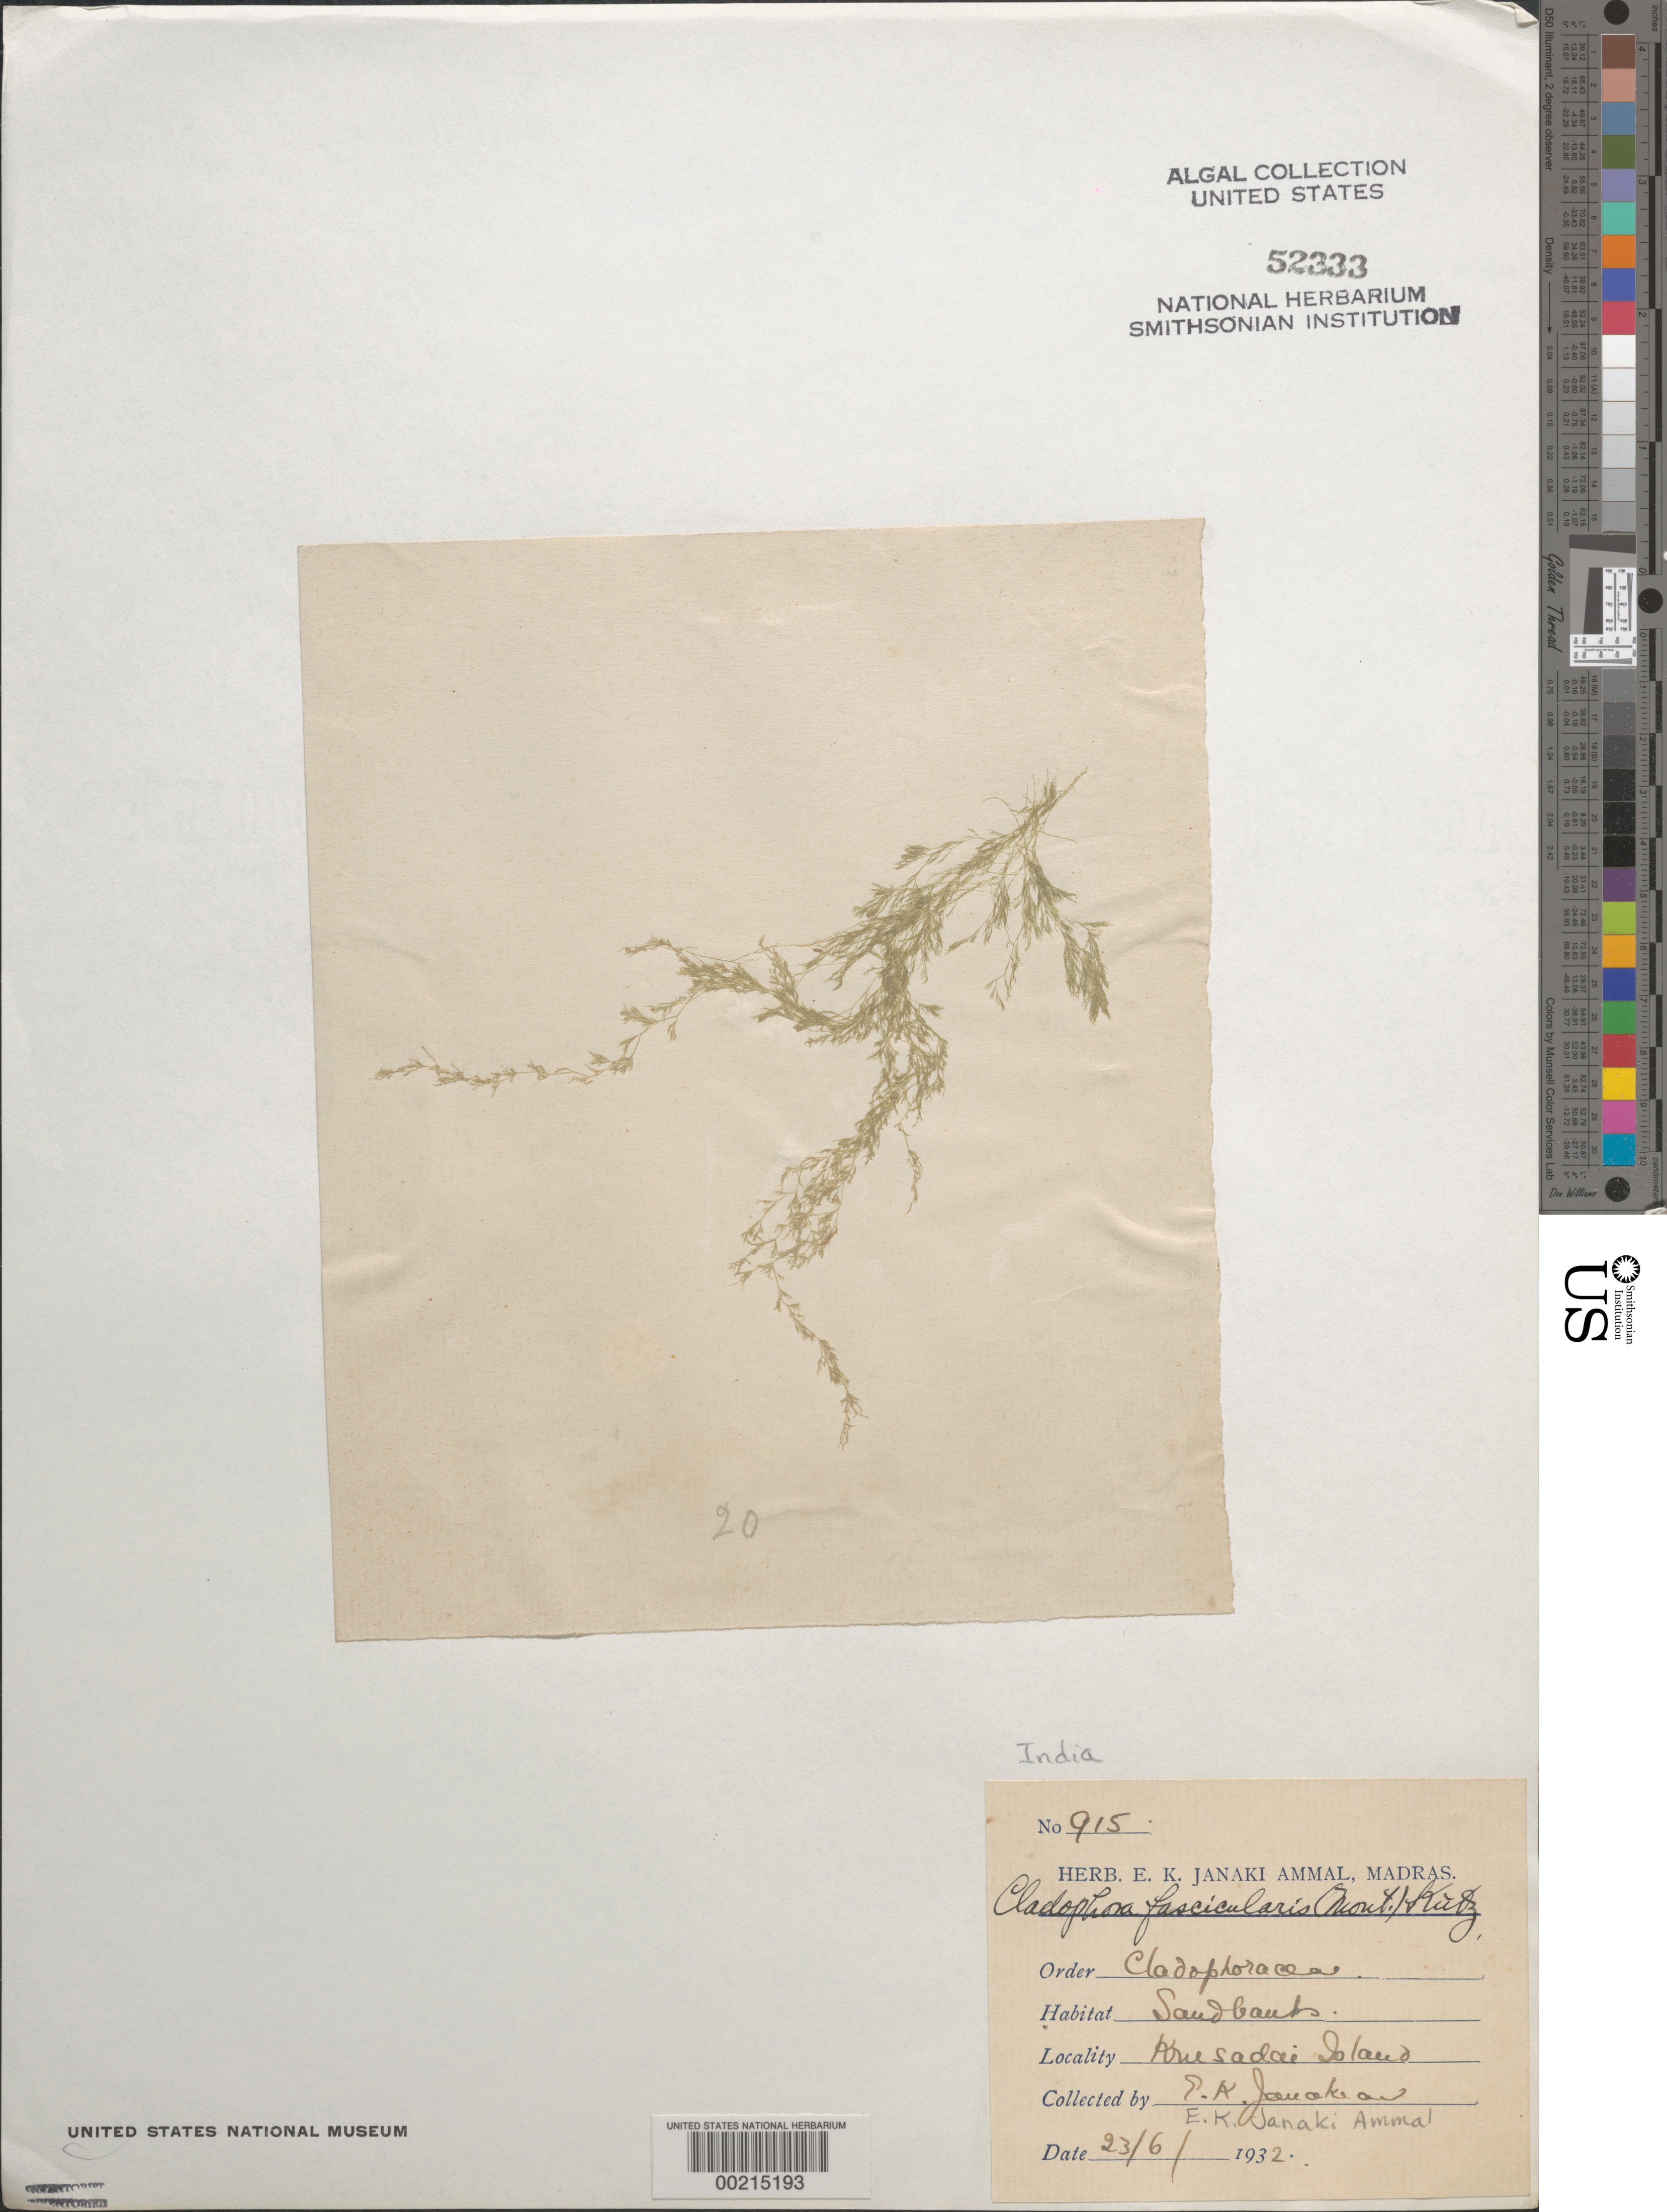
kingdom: Plantae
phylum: Chlorophyta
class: Ulvophyceae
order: Bryopsidales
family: Caulerpaceae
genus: Caulerpa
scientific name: Caulerpa mexicana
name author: Sond. ex Kütz.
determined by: Algae name updating Project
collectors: E. Janaki Ammal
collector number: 915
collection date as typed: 23 Jun 1932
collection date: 1932-06-23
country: India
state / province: Tamil Nadu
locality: Krusadi (krusadai) island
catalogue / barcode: US 52333